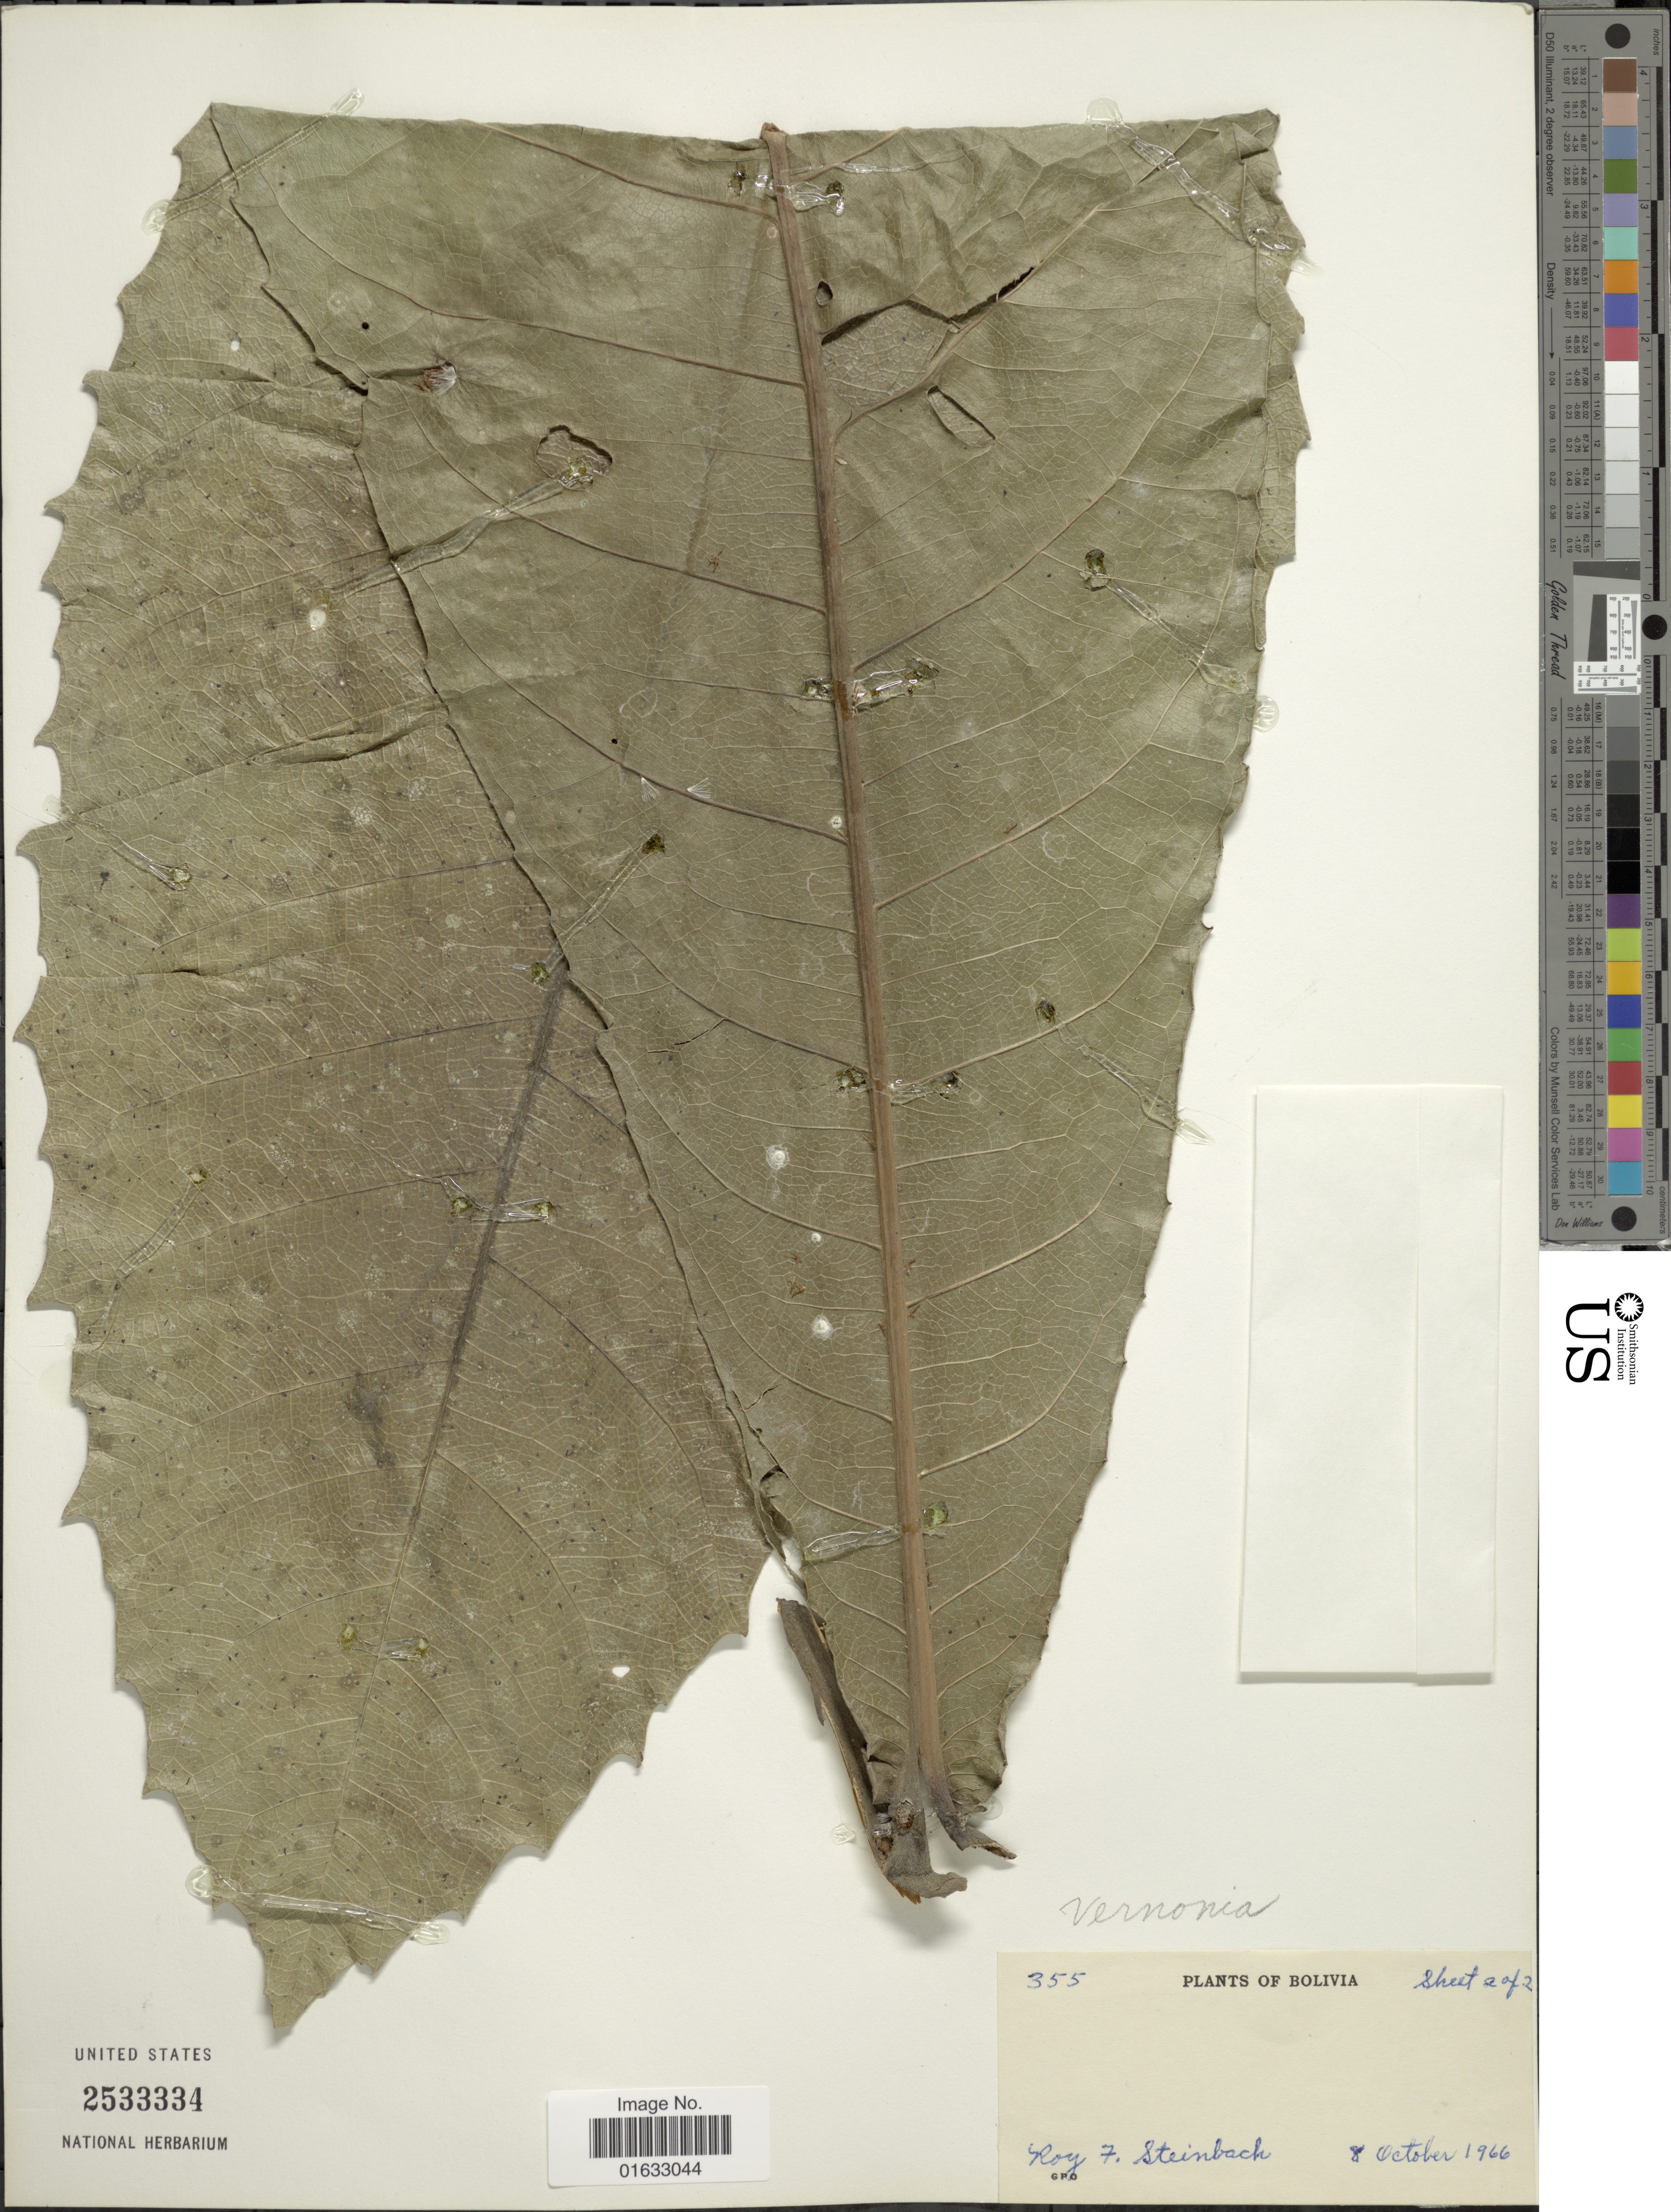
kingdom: Plantae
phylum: Tracheophyta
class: Magnoliopsida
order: Asterales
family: Asteraceae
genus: Eirmocephala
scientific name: Eirmocephala megaphylla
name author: (Hieron.) H. Rob.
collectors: R. F. Steinbach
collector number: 355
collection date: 1966-10-08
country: Bolivia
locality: Bolivia.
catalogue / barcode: US 2533334